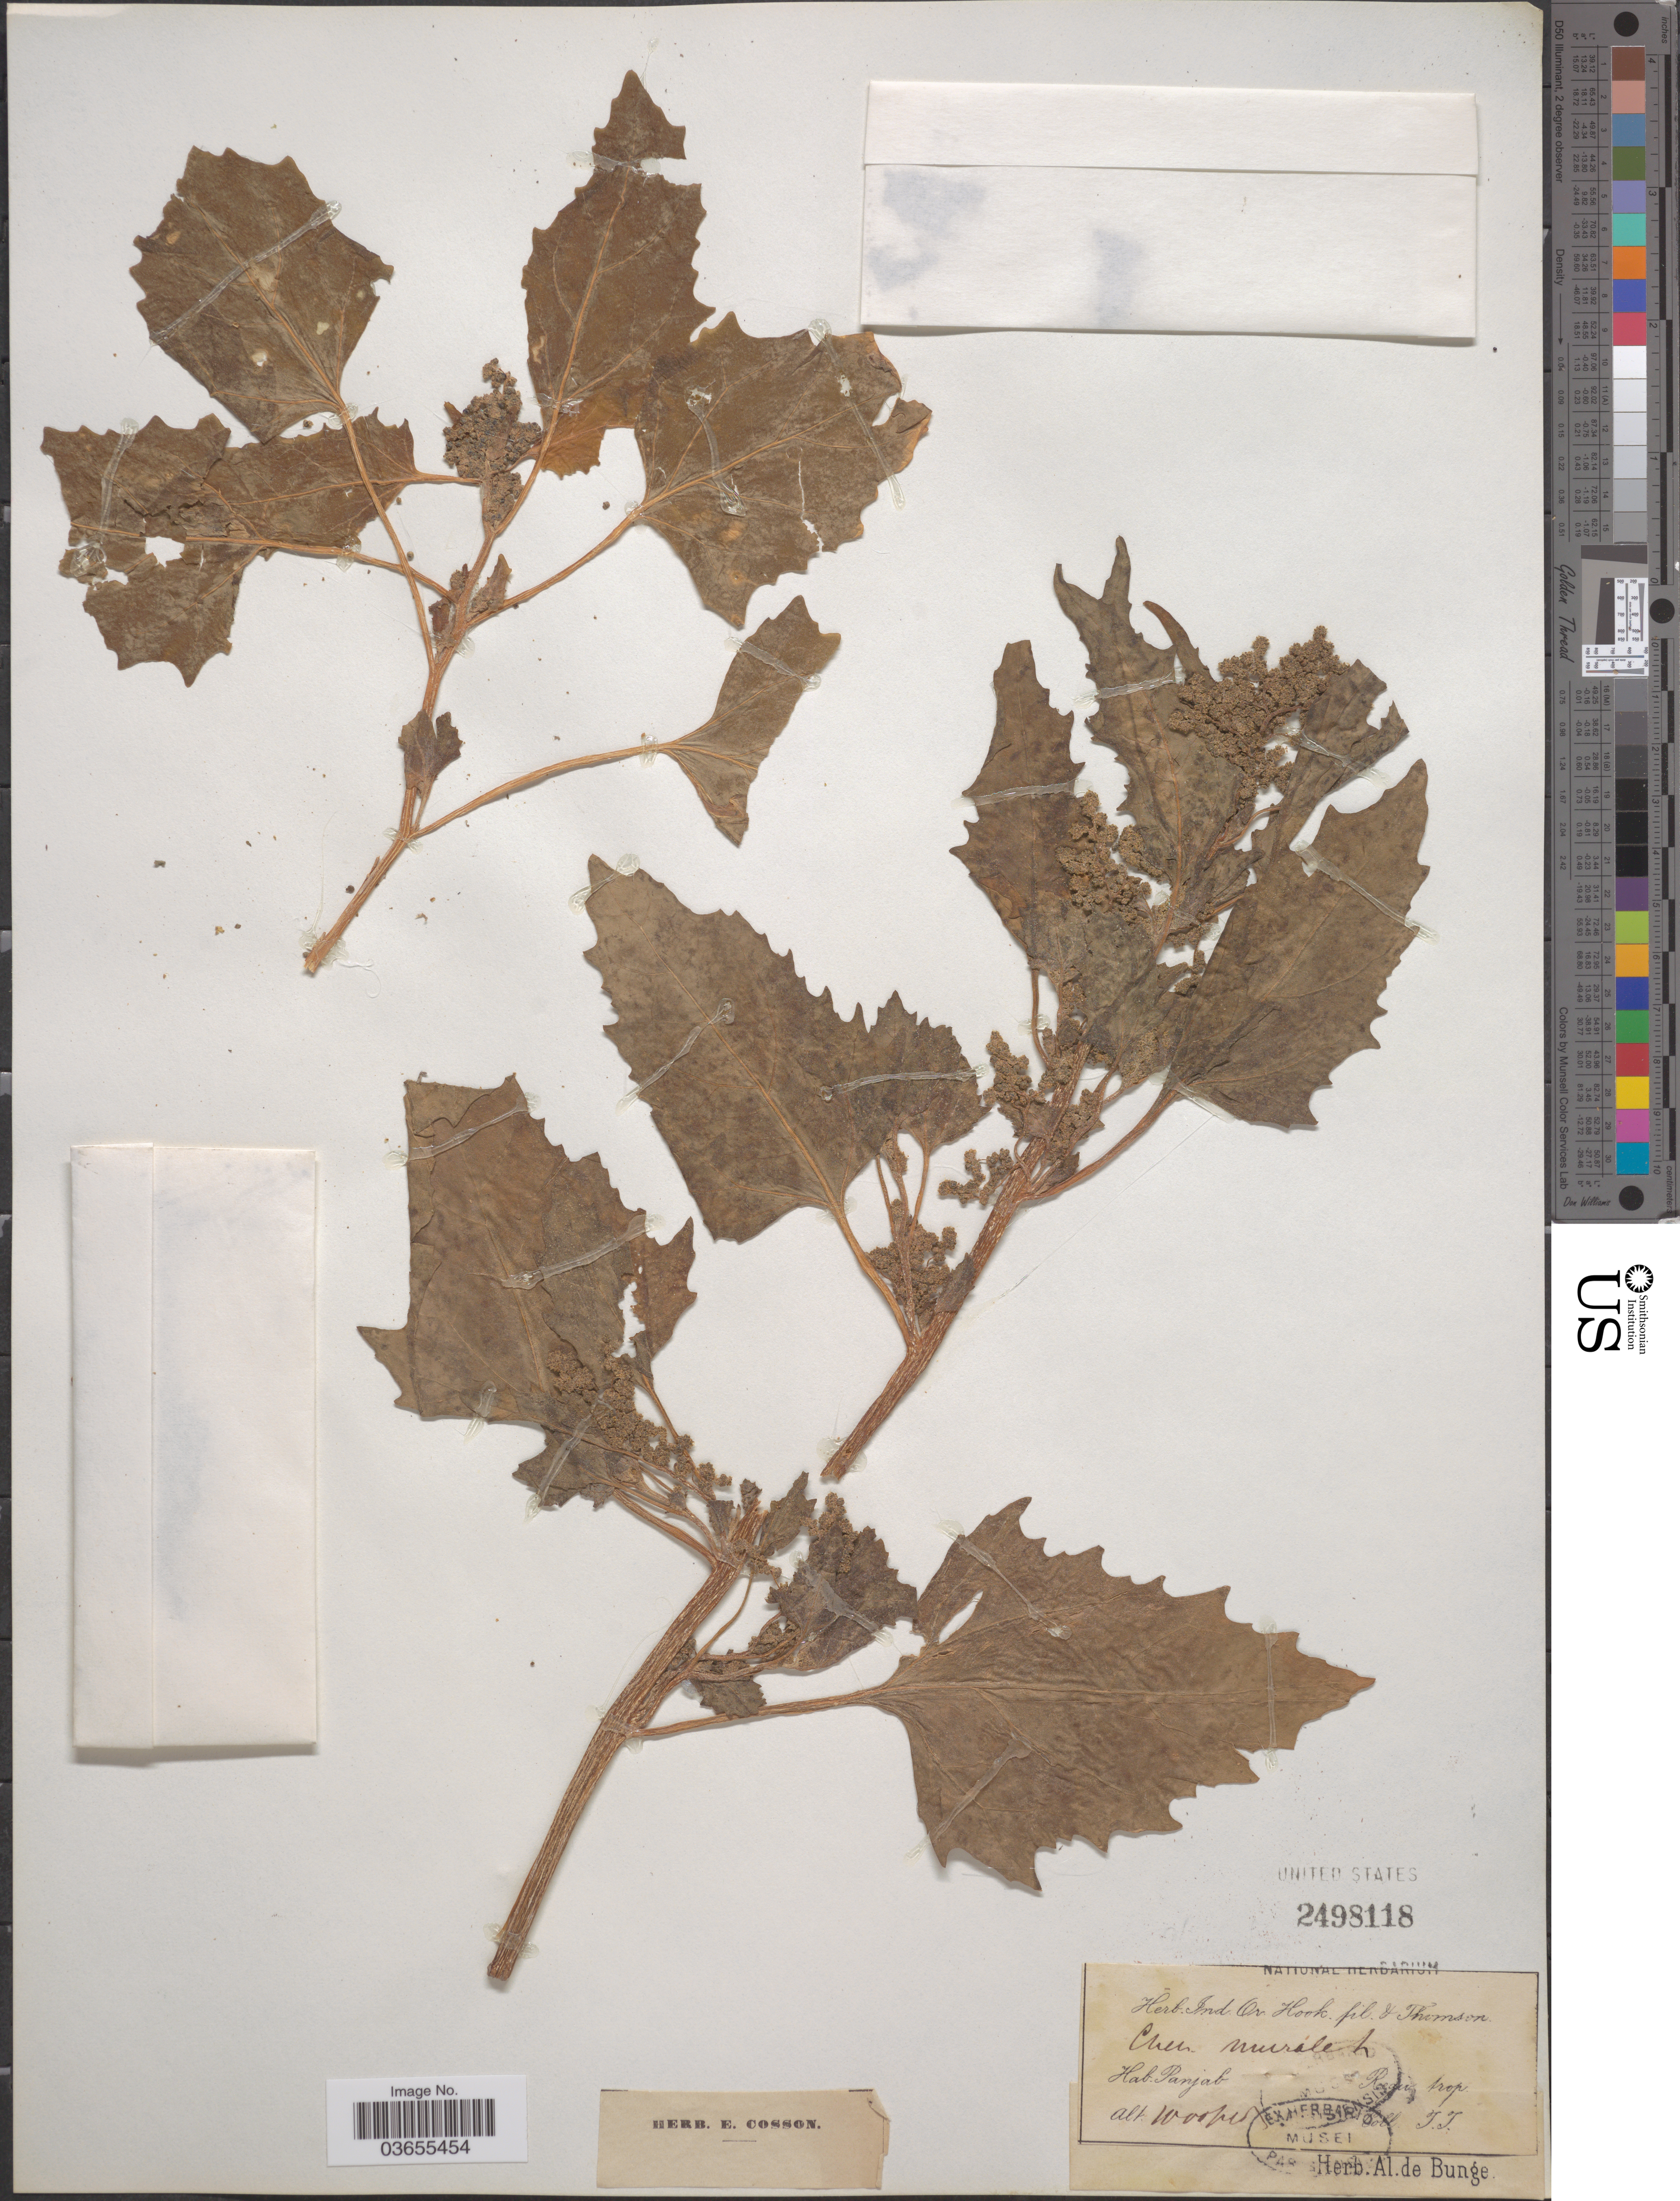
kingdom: Plantae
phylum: Tracheophyta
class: Magnoliopsida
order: Caryophyllales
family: Amaranthaceae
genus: Chenopodium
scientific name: Chenopodium murale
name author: L.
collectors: T. Thomson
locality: Panjab. Regio, trop.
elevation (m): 305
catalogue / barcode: US 2498118